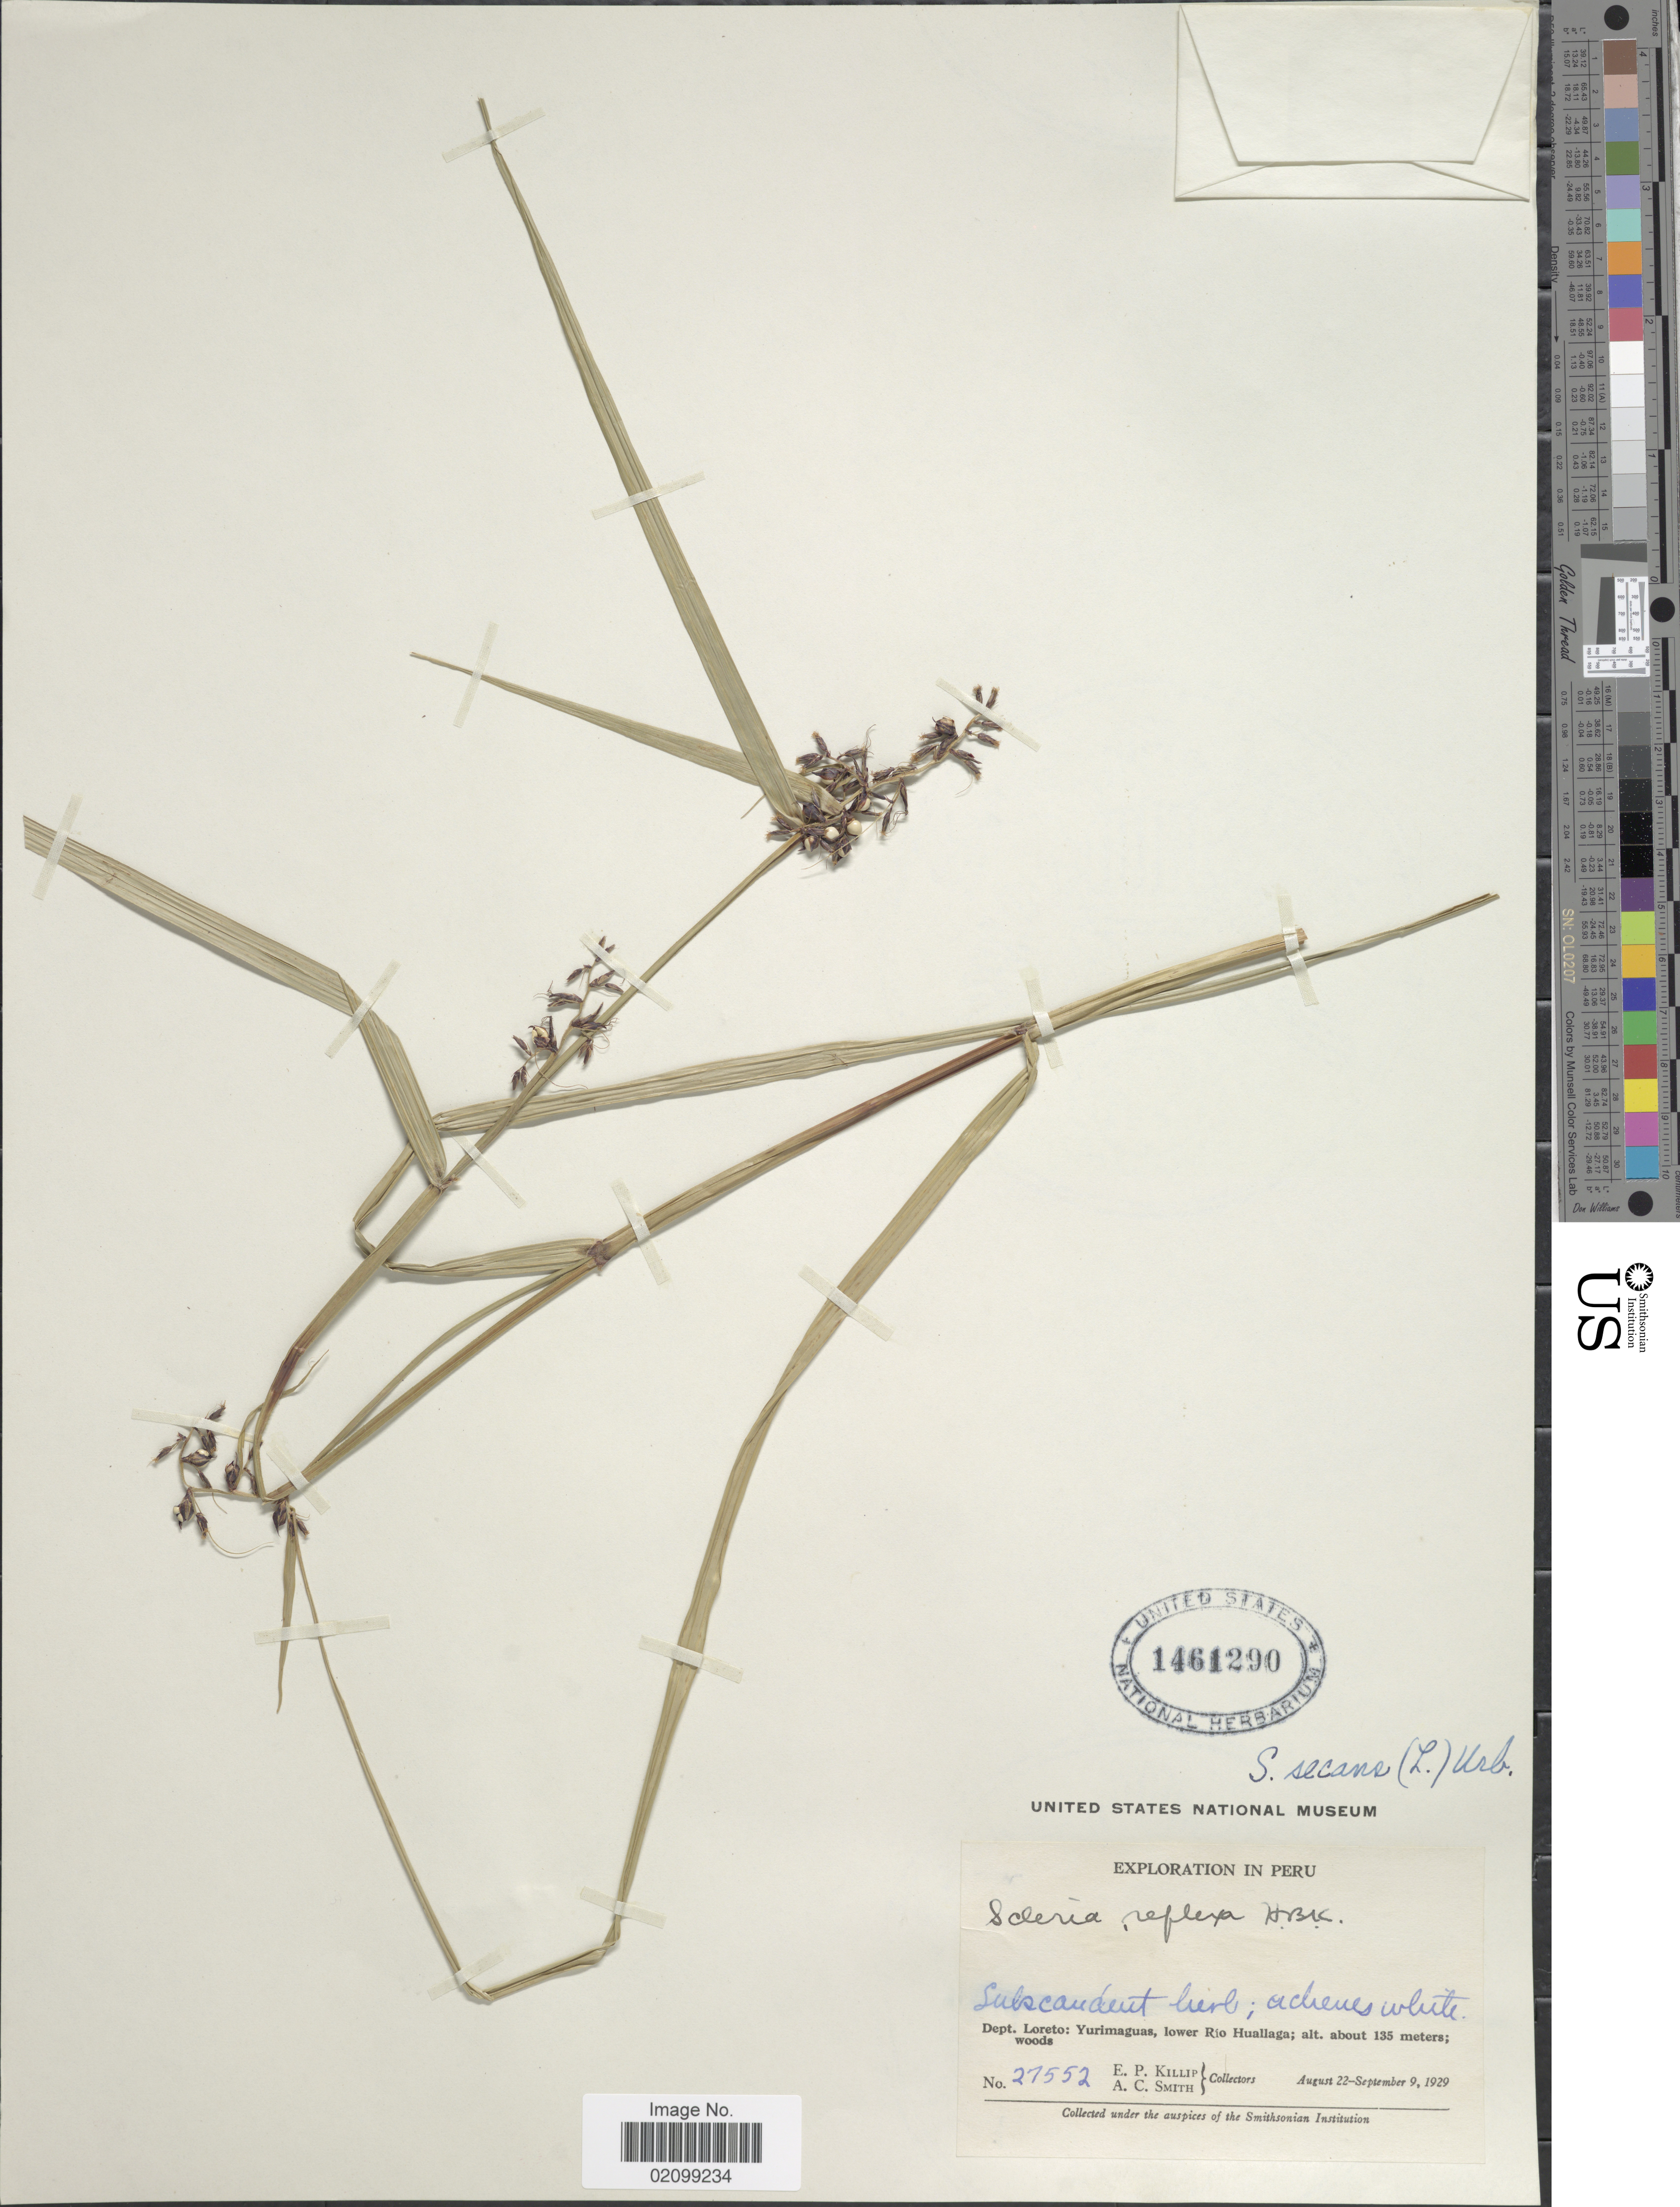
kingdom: Plantae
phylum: Tracheophyta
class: Liliopsida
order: Poales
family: Cyperaceae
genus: Scleria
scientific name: Scleria secans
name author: (L.) Urb.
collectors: E. P. Killip & A. C. Smith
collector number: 27552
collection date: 1929-08-22/1929-09-09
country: Peru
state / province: Loreto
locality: Dept. Loreto: Yurimaguas, lower Rio Huallaga.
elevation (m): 135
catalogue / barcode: US 1461290